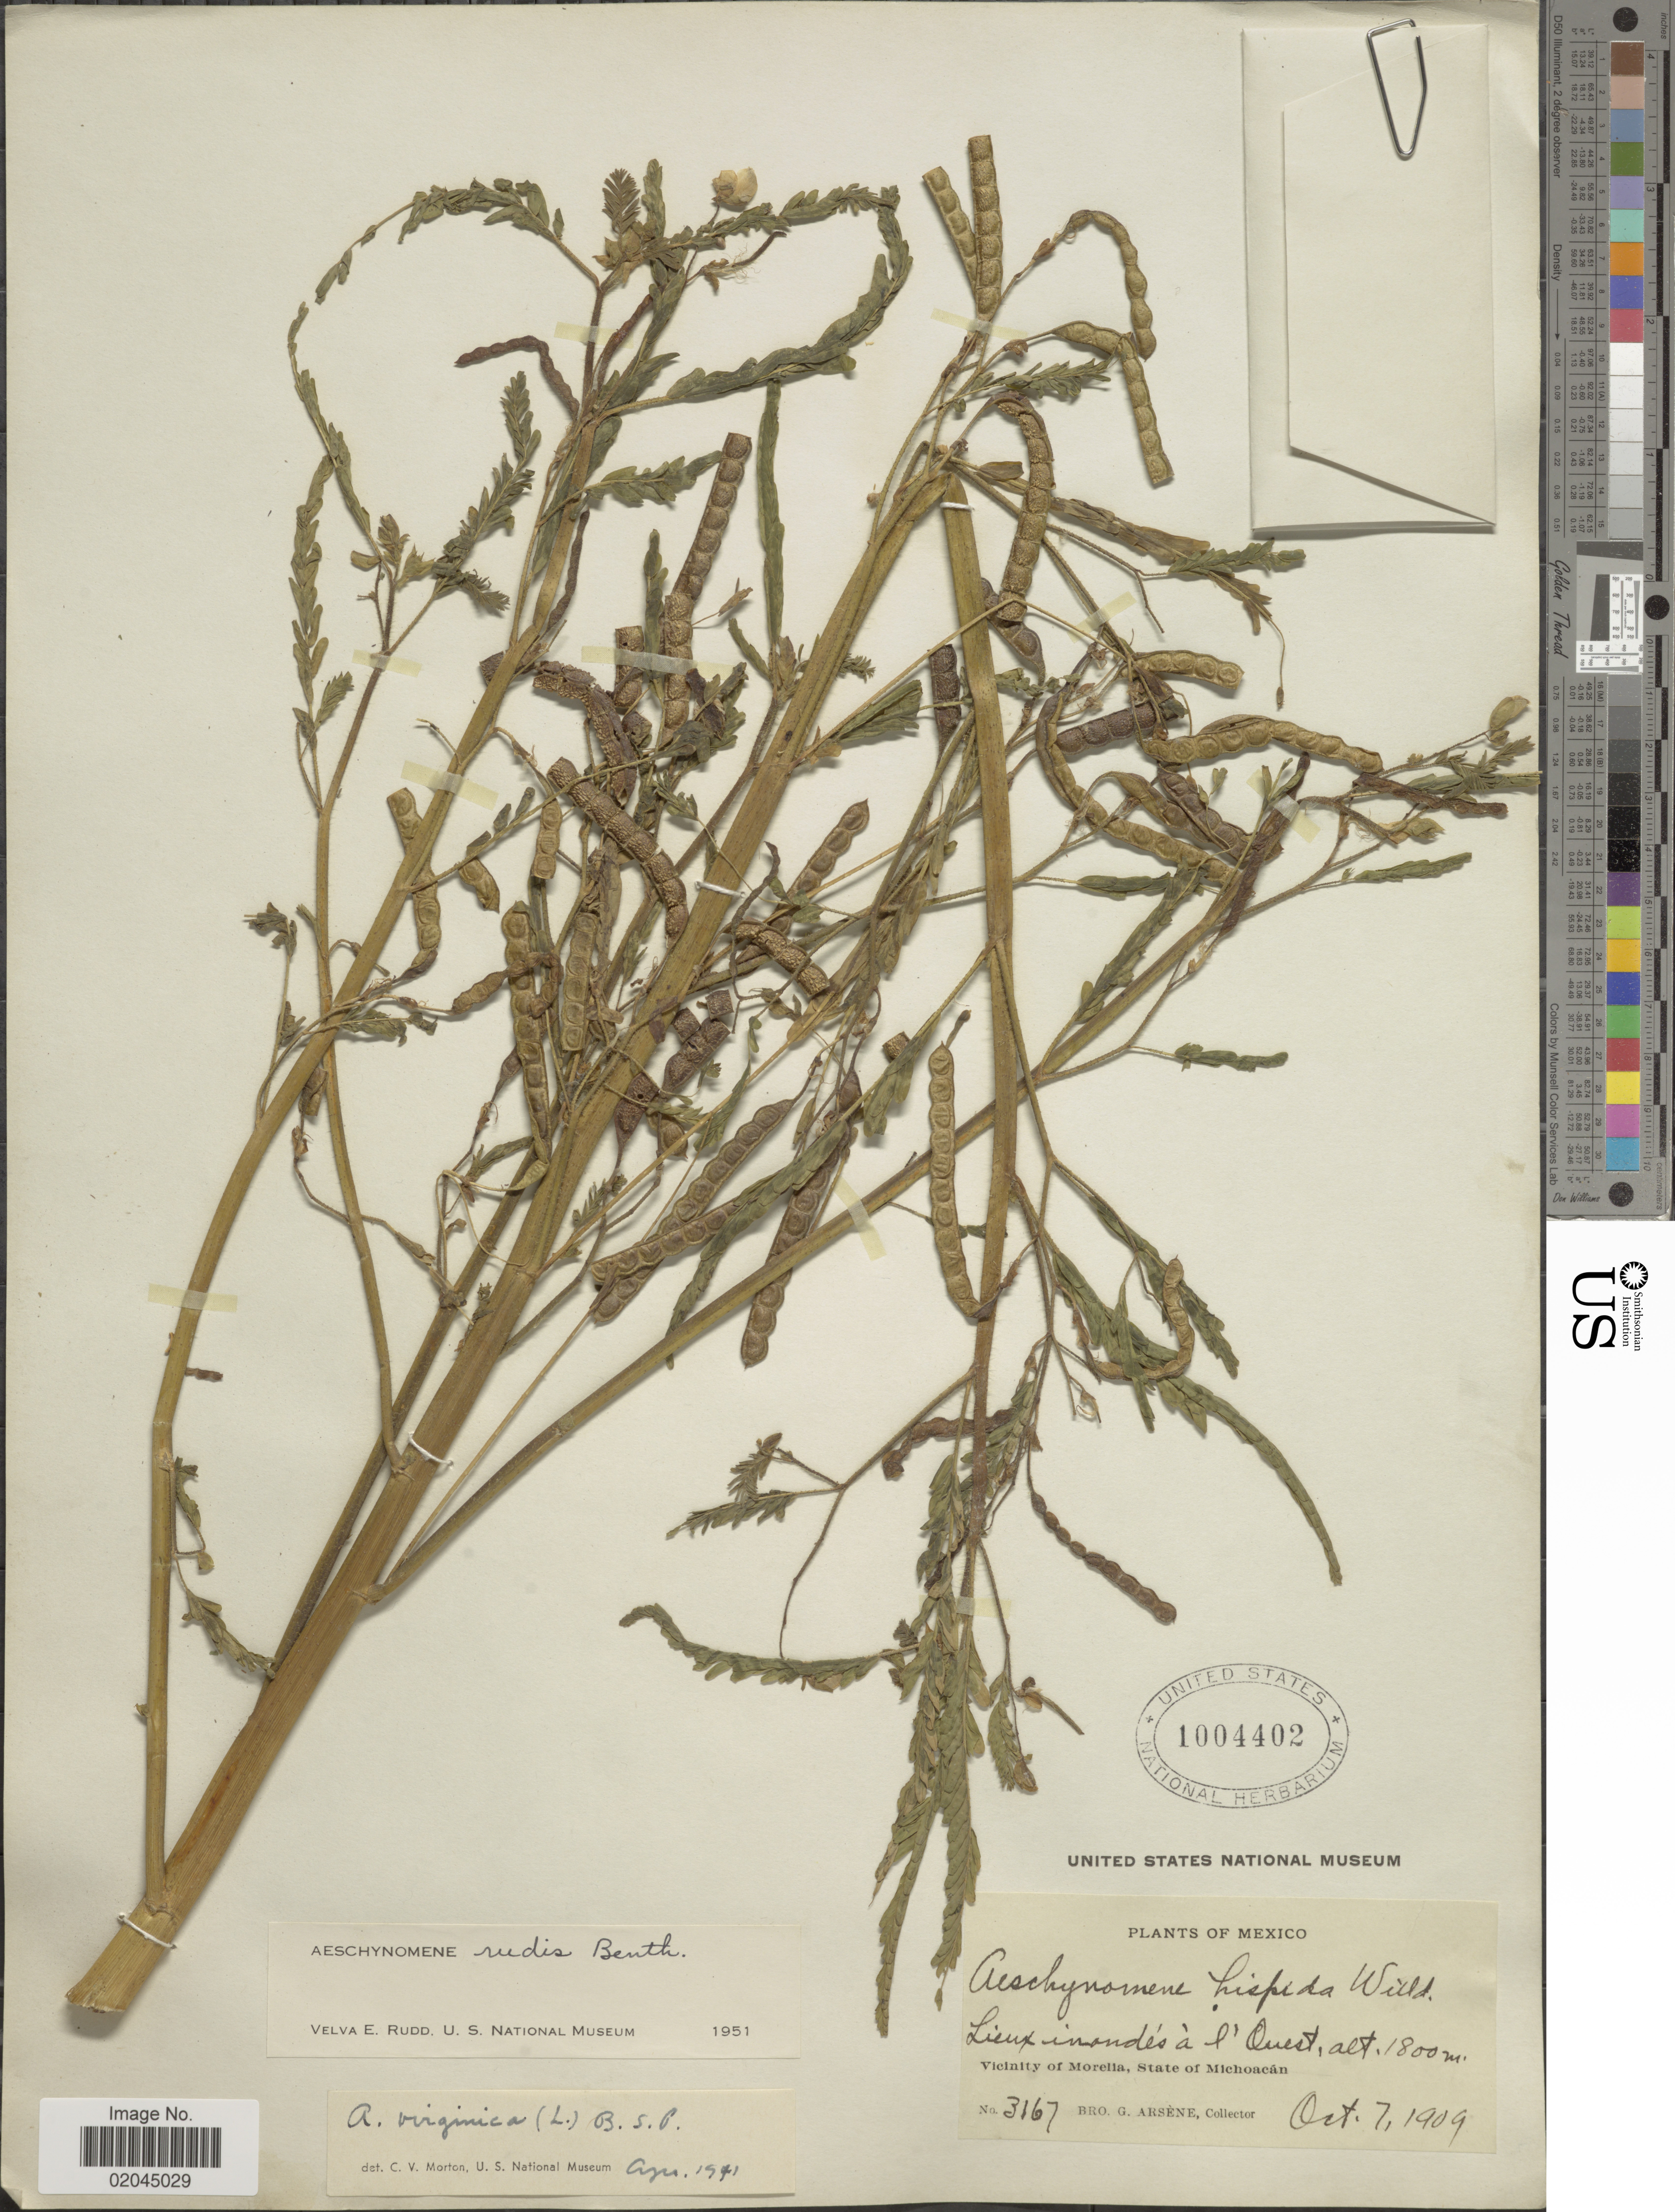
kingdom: Plantae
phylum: Tracheophyta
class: Magnoliopsida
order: Fabales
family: Fabaceae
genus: Aeschynomene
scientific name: Aeschynomene rudis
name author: Benth.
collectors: Bro. G. Arsène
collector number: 3167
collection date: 1909-10-07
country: Mexico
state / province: Michoacán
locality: Lieux inondes a l' Ouest, Vicinity of Morelia, State of Michoacan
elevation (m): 1800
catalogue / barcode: US 1004402